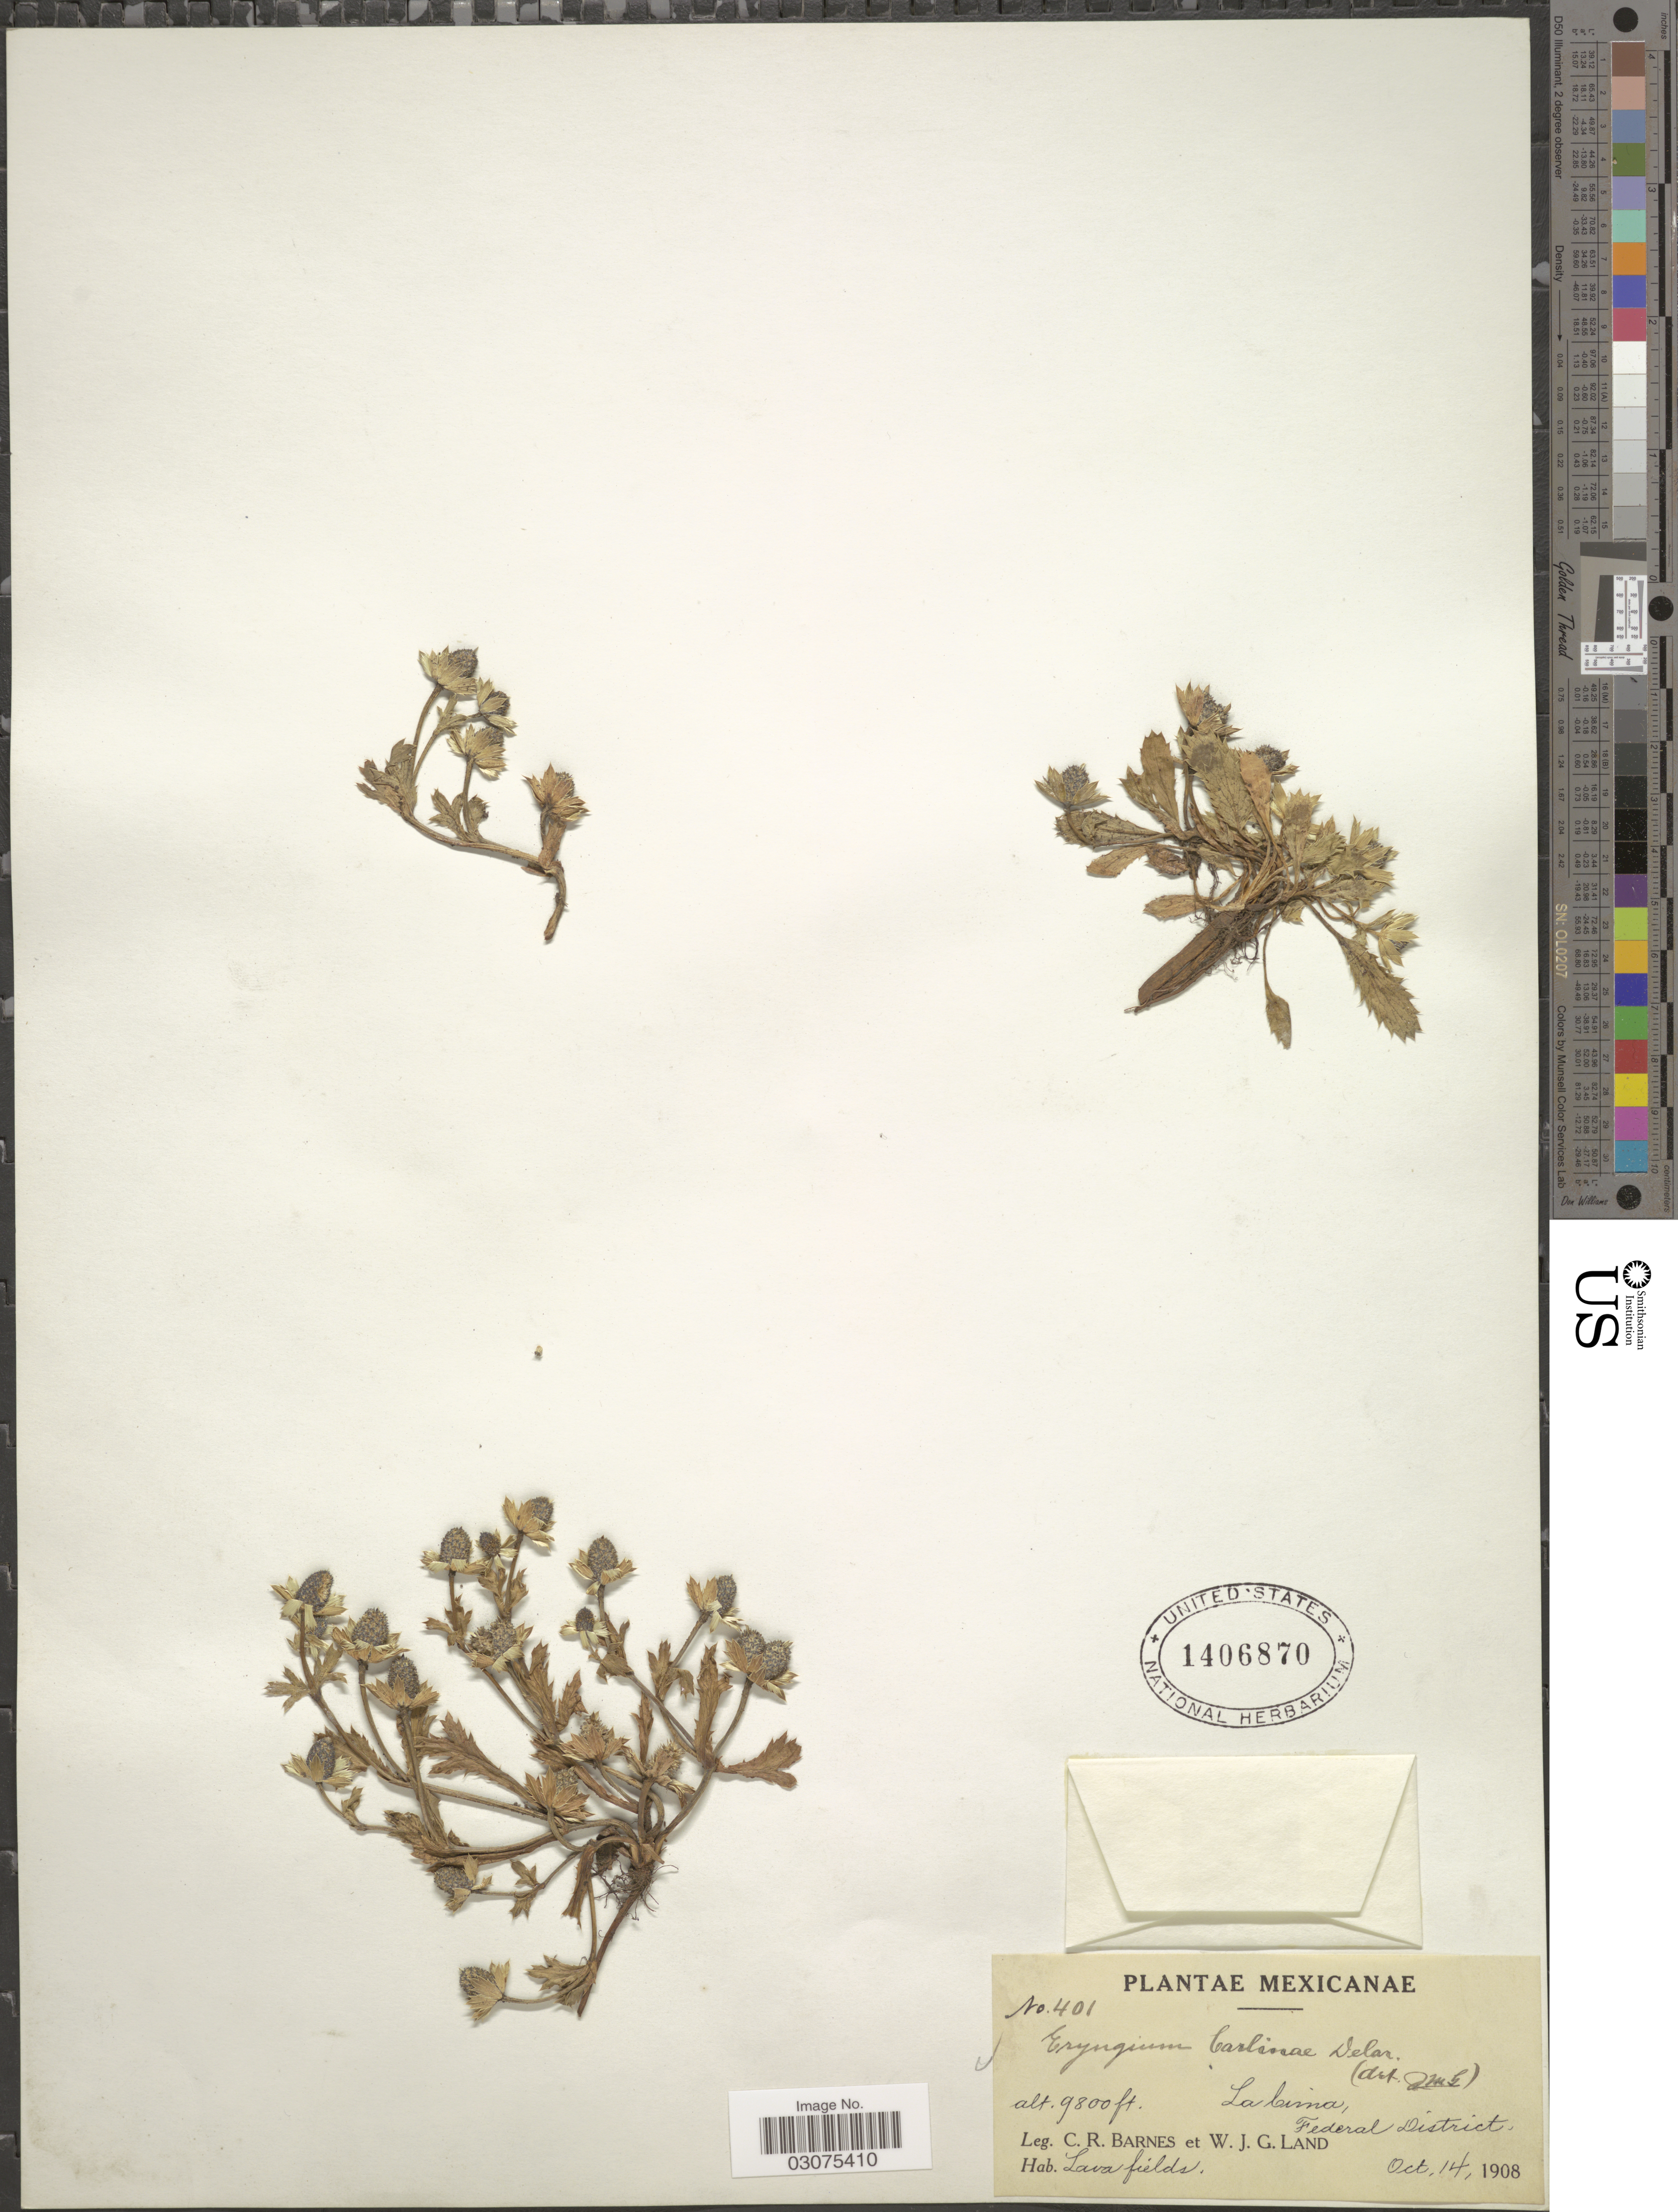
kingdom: Plantae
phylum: Tracheophyta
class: Magnoliopsida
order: Apiales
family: Apiaceae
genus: Eryngium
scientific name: Eryngium carlinae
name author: F. Delaroche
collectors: C. R. Barnes & W. J. G. Land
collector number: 401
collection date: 1908-10-14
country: Mexico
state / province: Distrito Federal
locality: La Cima, Federal District.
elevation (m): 2987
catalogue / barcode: US 1406870